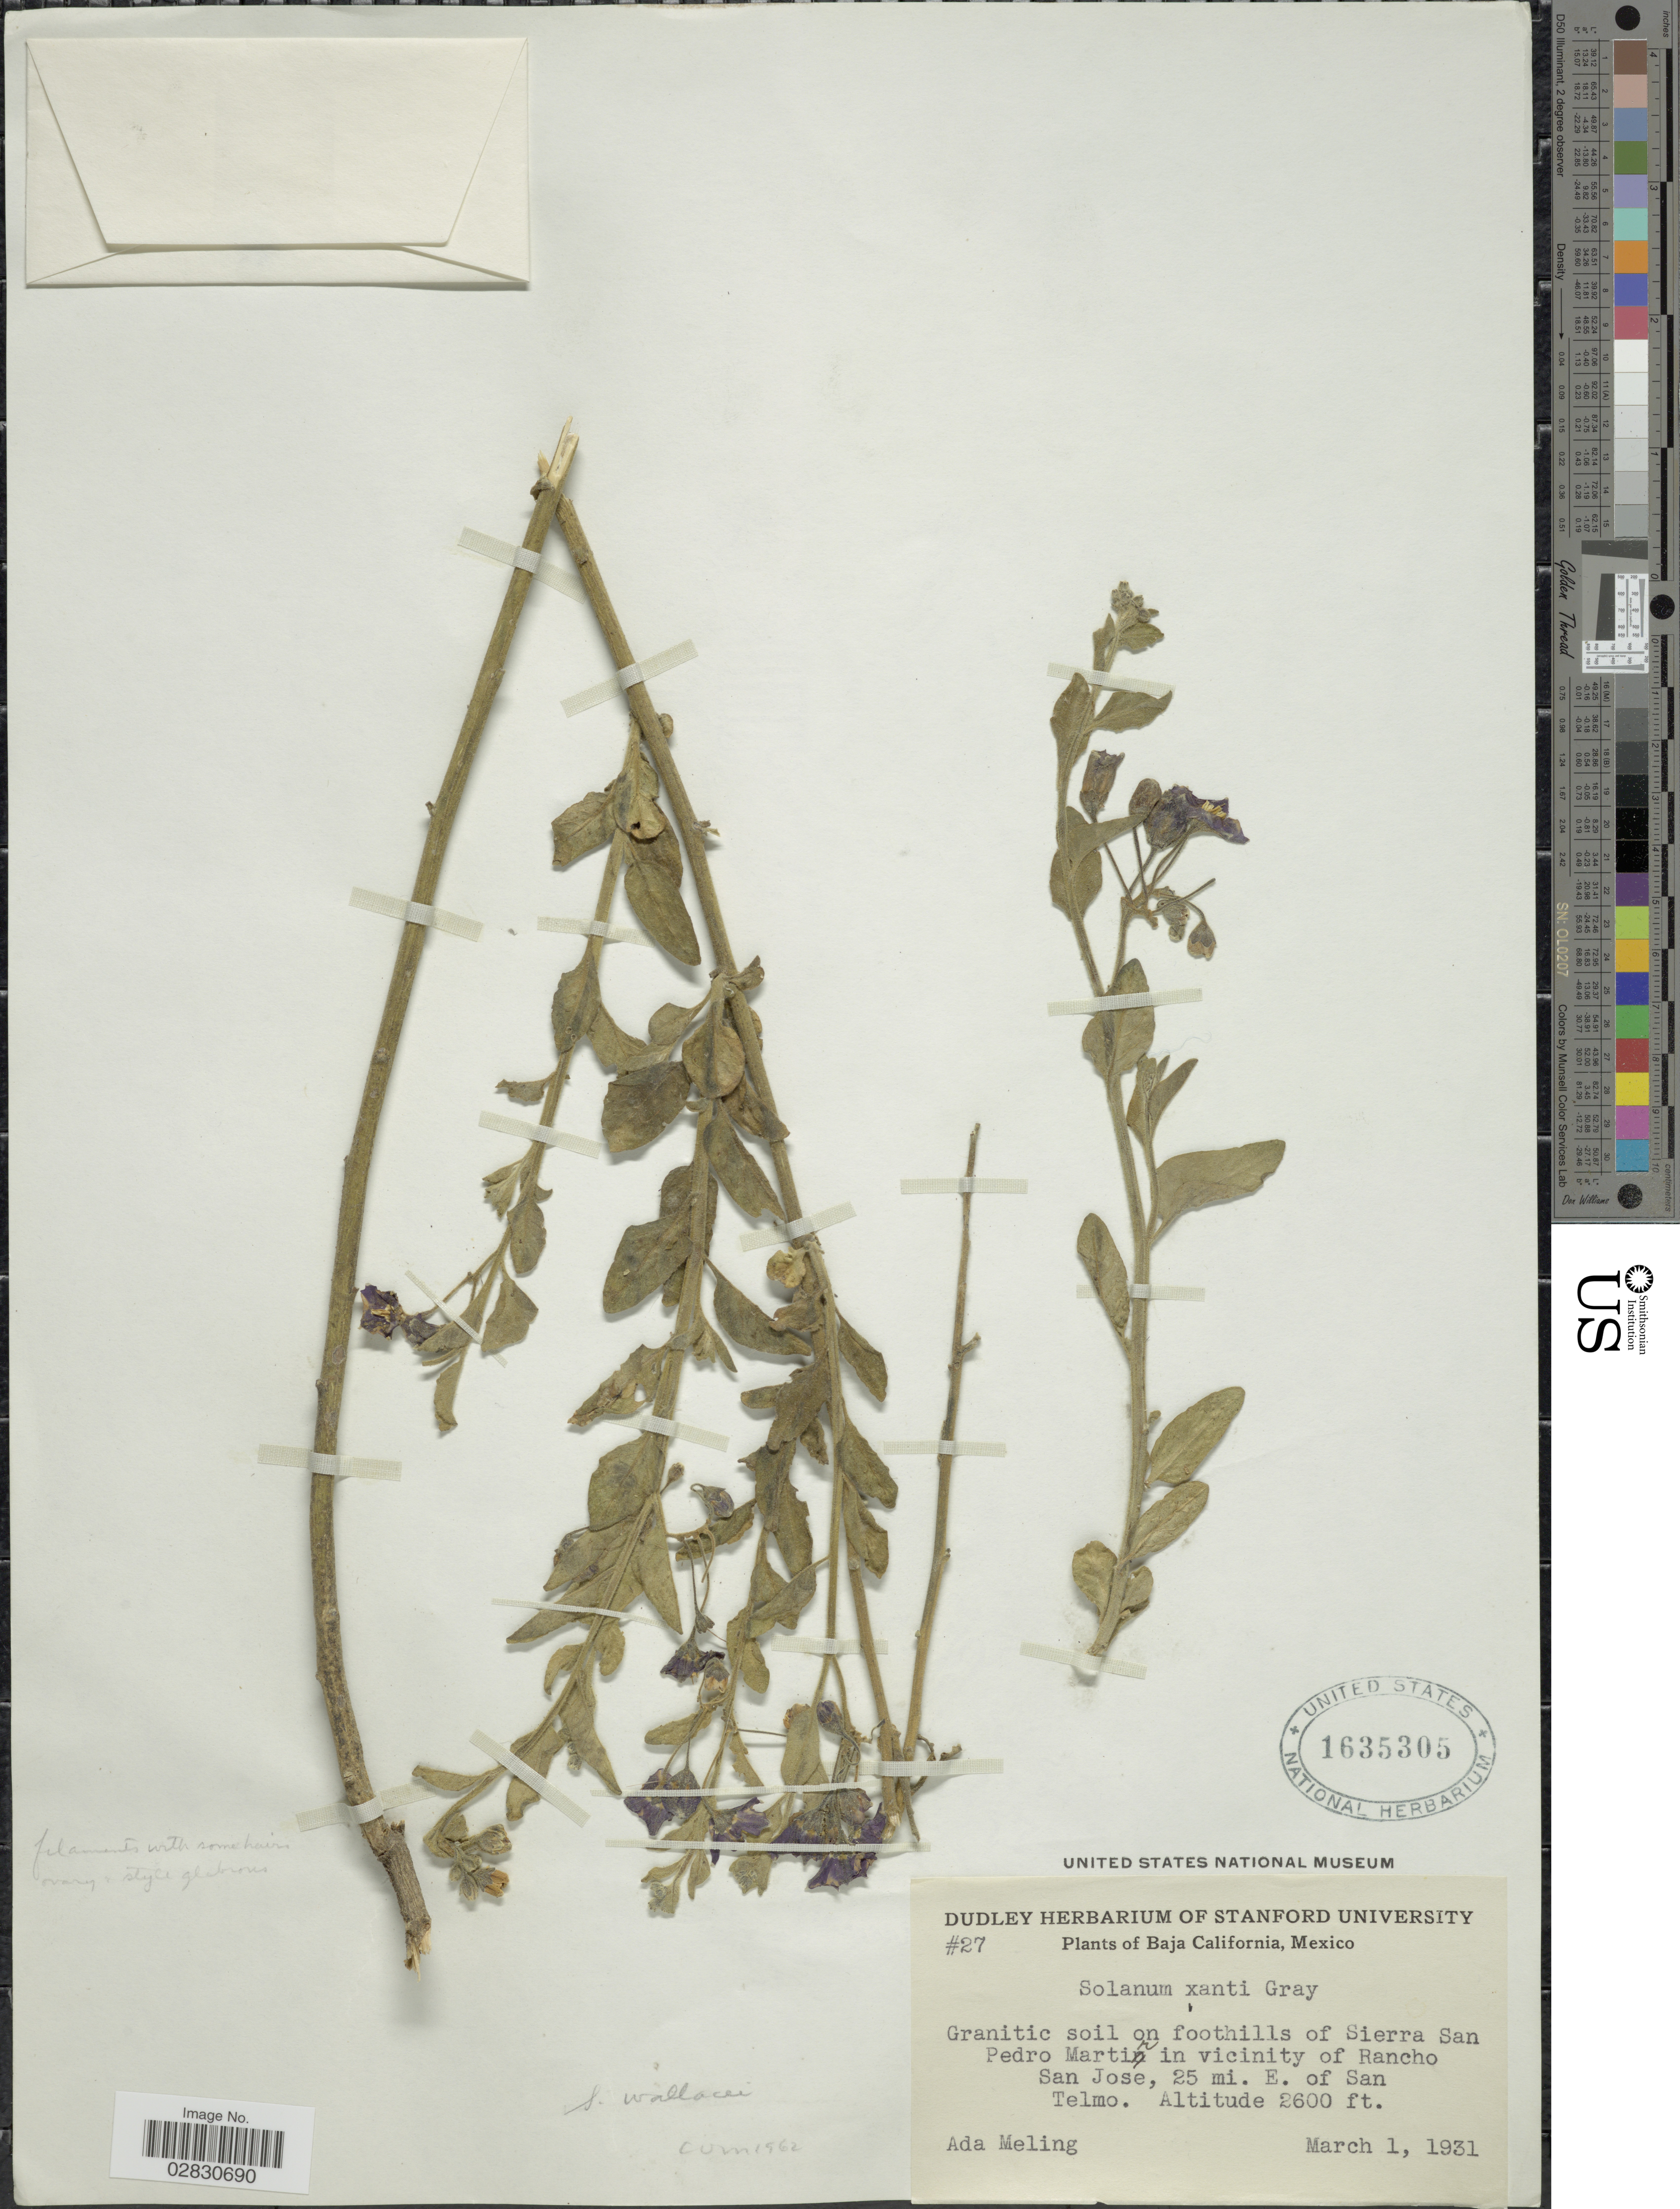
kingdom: Plantae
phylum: Tracheophyta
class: Magnoliopsida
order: Solanales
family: Solanaceae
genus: Solanum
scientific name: Solanum wallacei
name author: (A. Gray) Parish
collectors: A. Meling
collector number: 27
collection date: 1931-03-01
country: Mexico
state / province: Baja California Norte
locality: Granitic soil on foothills of Sierra San Pedro Martir in vicinity of Rancho, San Jose, 25 mi. E. of San Telmo.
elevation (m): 792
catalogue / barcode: US 1635305